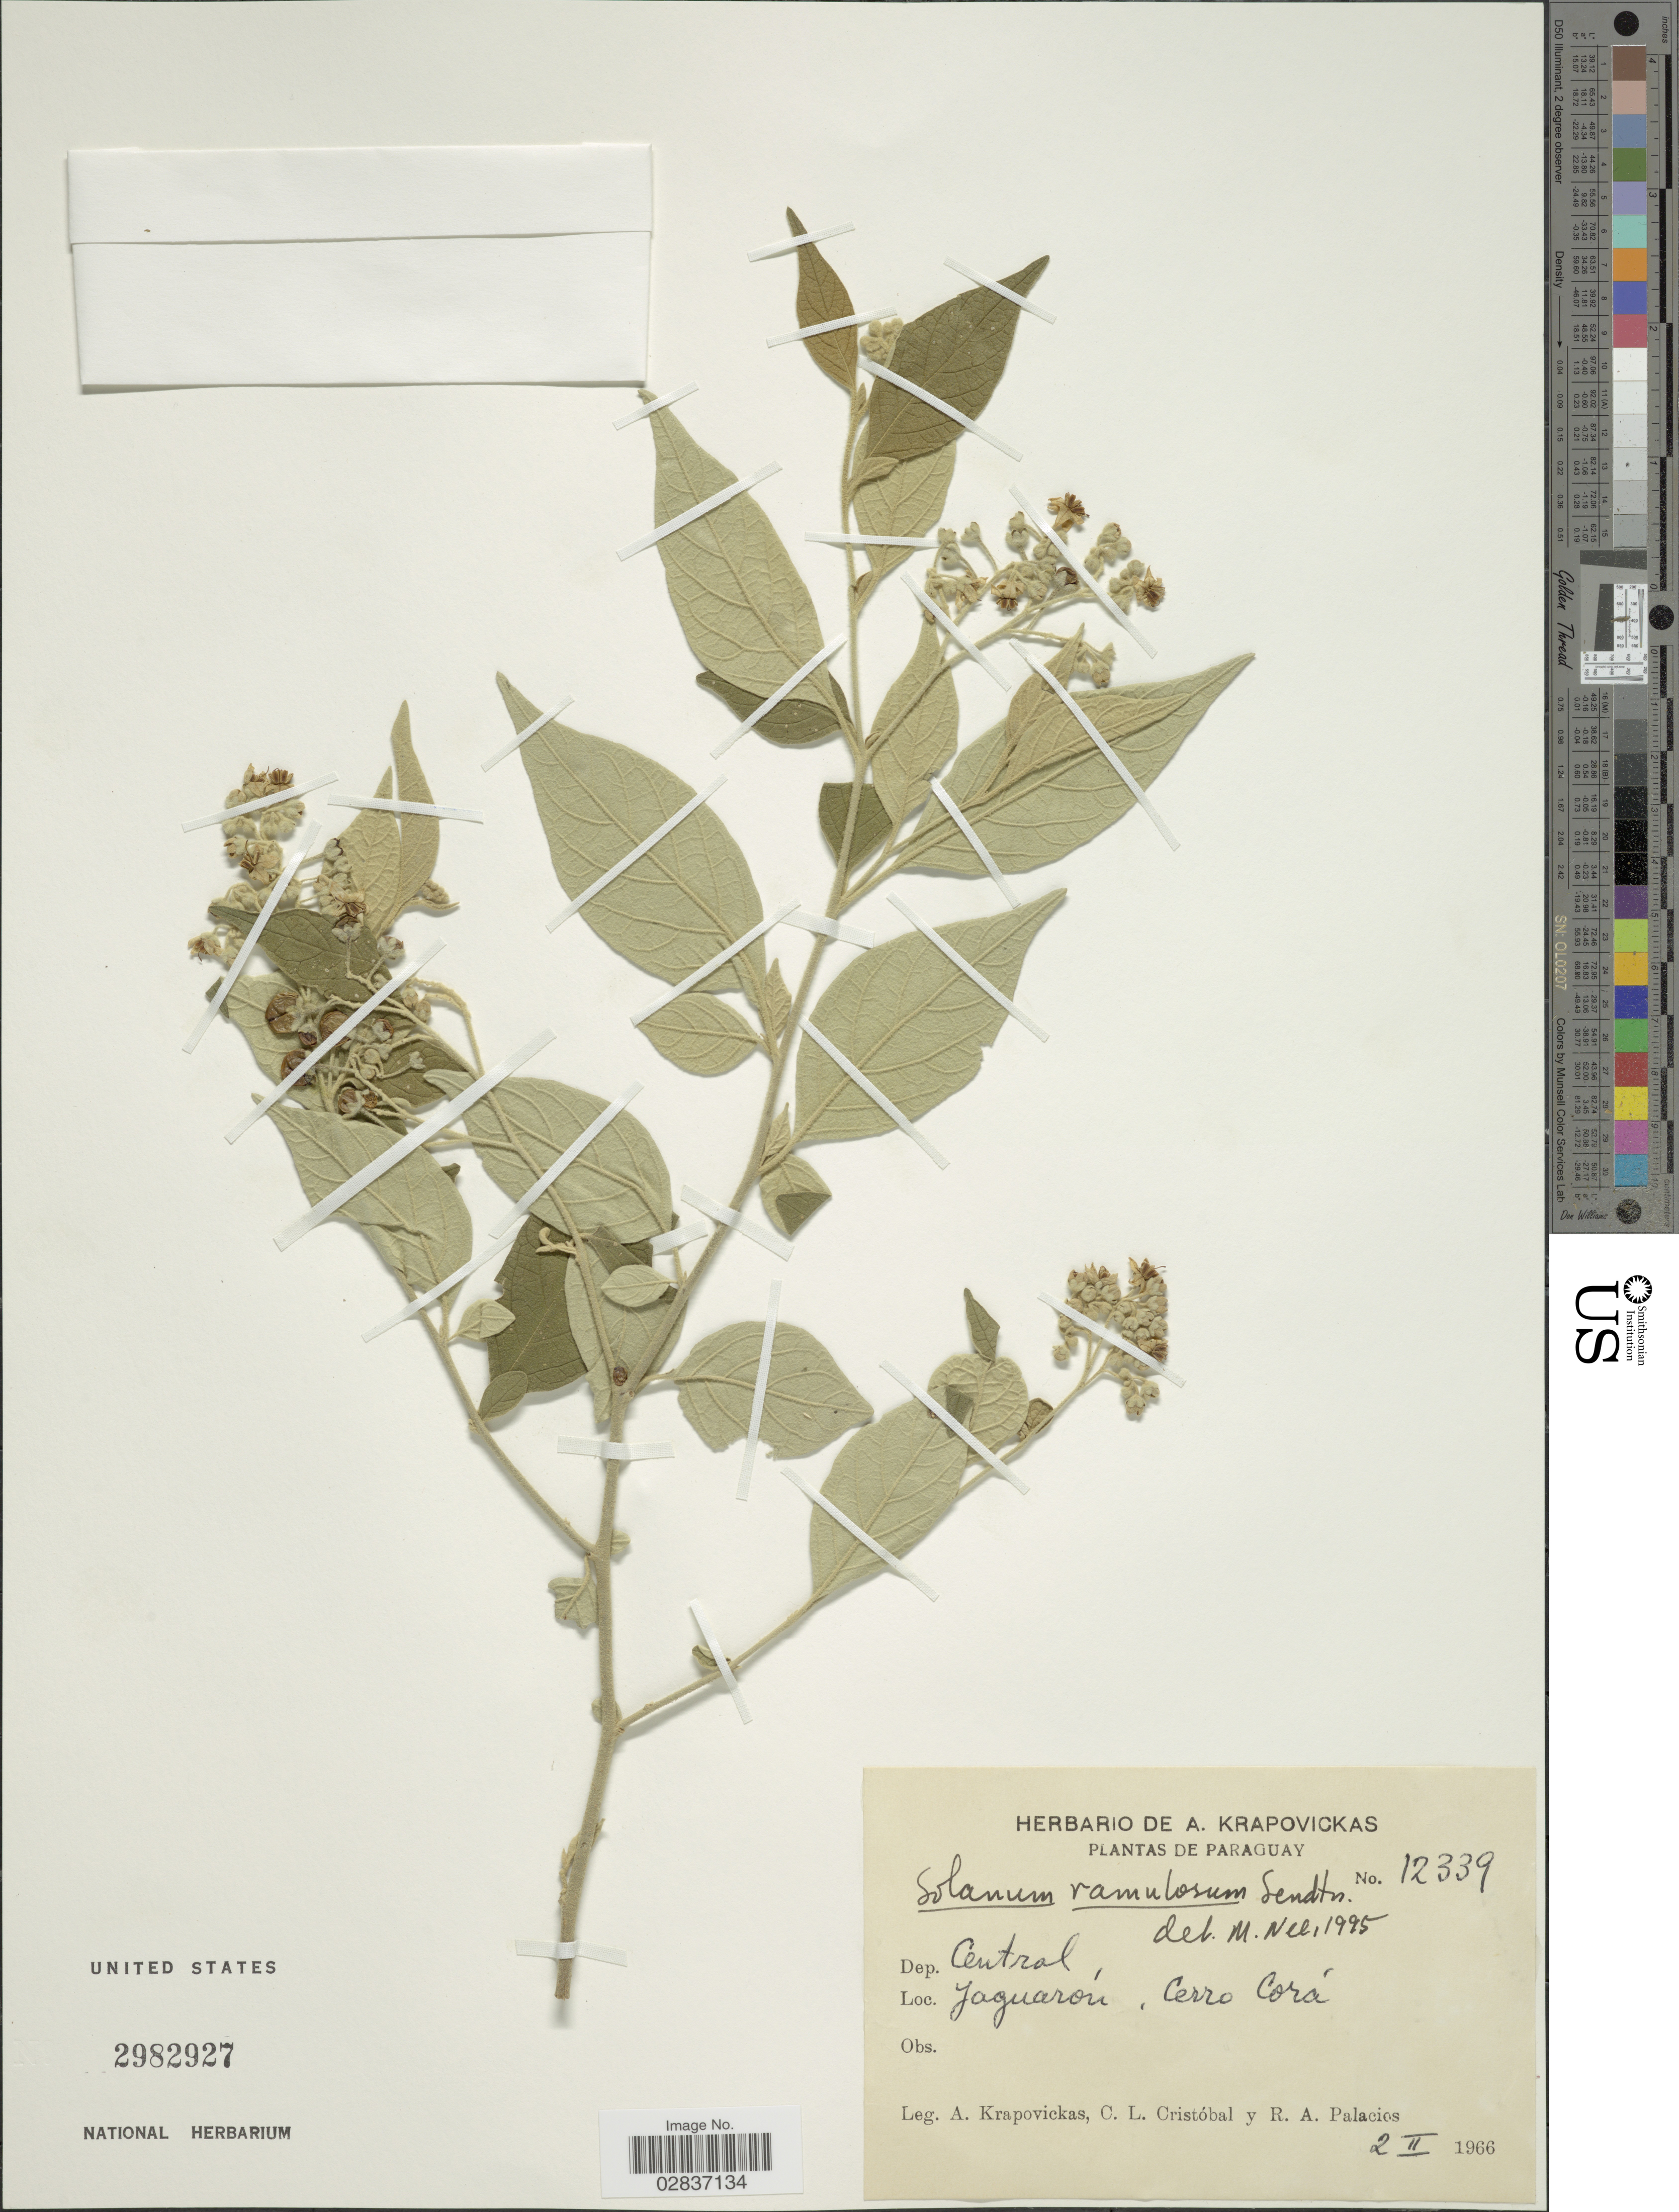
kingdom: Plantae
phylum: Tracheophyta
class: Magnoliopsida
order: Solanales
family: Solanaceae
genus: Solanum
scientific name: Solanum ramulosum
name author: Sendtn.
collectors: A. Krapovickas, C. L. Cristóbal & R. Palacios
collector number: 12339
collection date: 1966-02-02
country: Paraguay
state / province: Central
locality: Dep. Central, Jaguarón, Cerro Corá.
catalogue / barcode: US 2982927